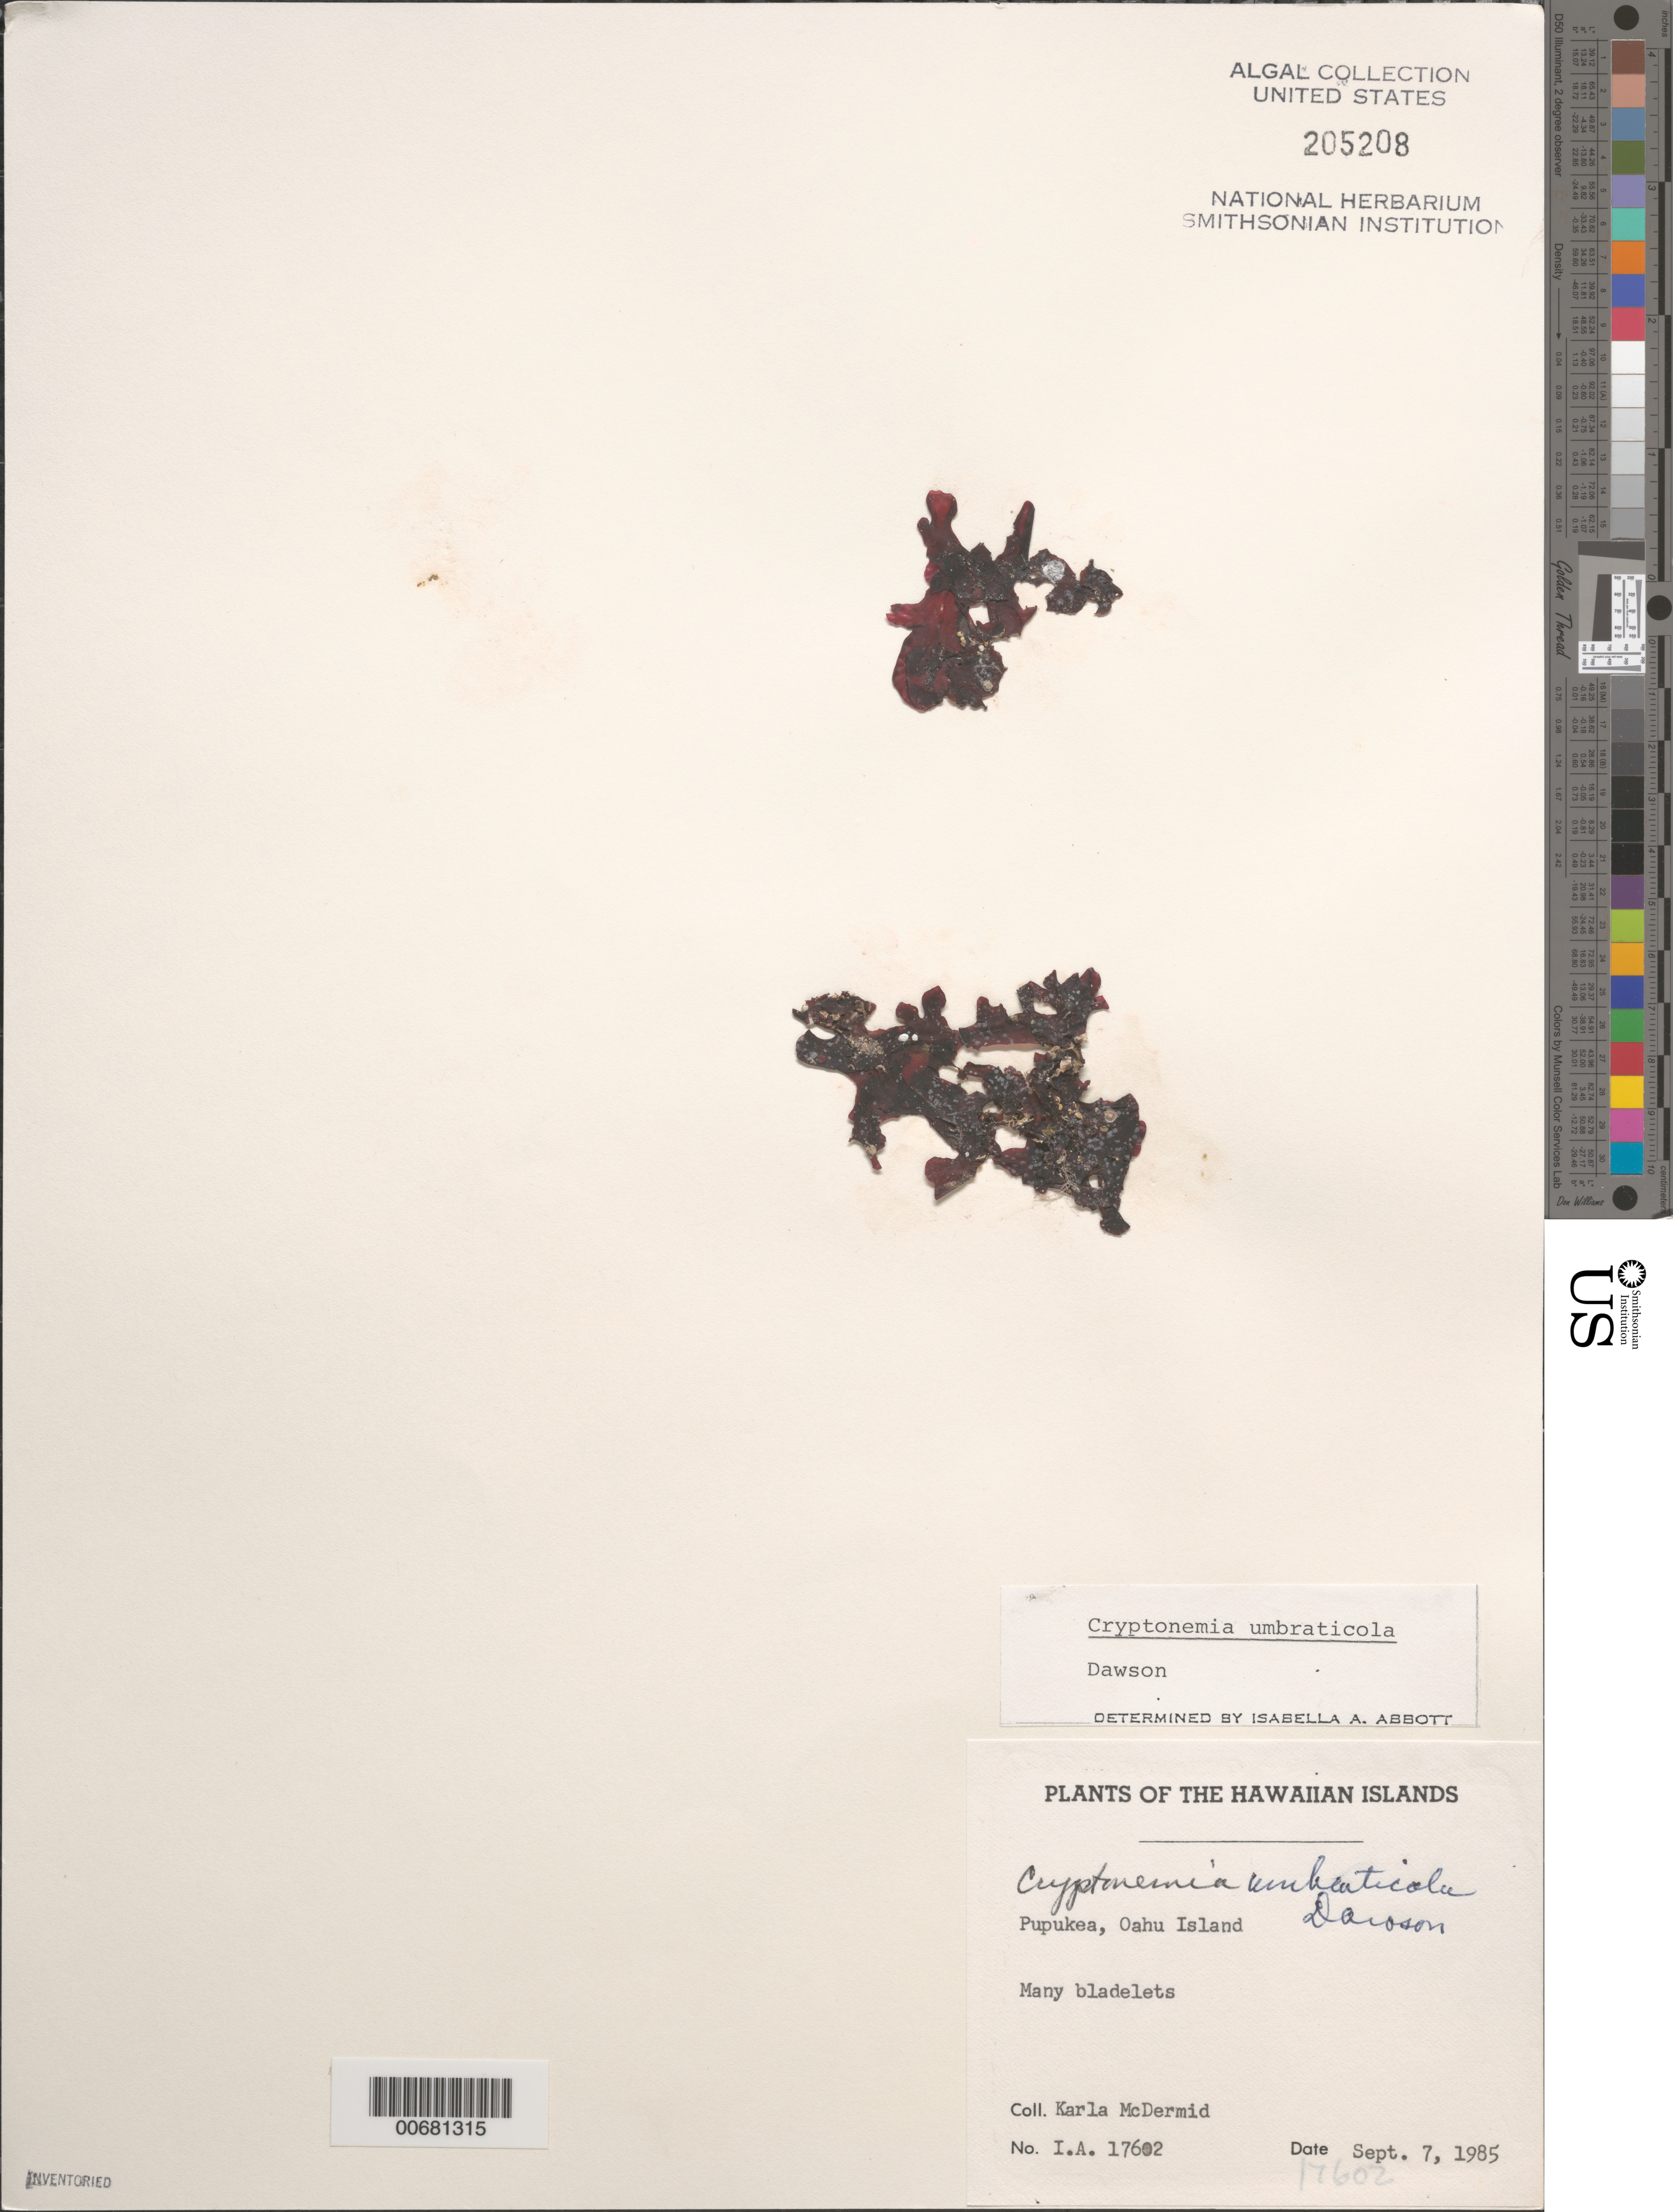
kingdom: Plantae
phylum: Rhodophyta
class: Florideophyceae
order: Gigartinales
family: Chondrymeniaceae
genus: Dissimularia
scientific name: Dissimularia umbraticola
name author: (E.Y. Dawson) G.T.Kraft & G.W. Saunders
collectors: K. McDermid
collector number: IAA 17602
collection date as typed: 07 Sep 1985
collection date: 1985-09-07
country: United States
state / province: Hawaii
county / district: Honolulu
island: Oahu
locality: Pupukea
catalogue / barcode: US 205208